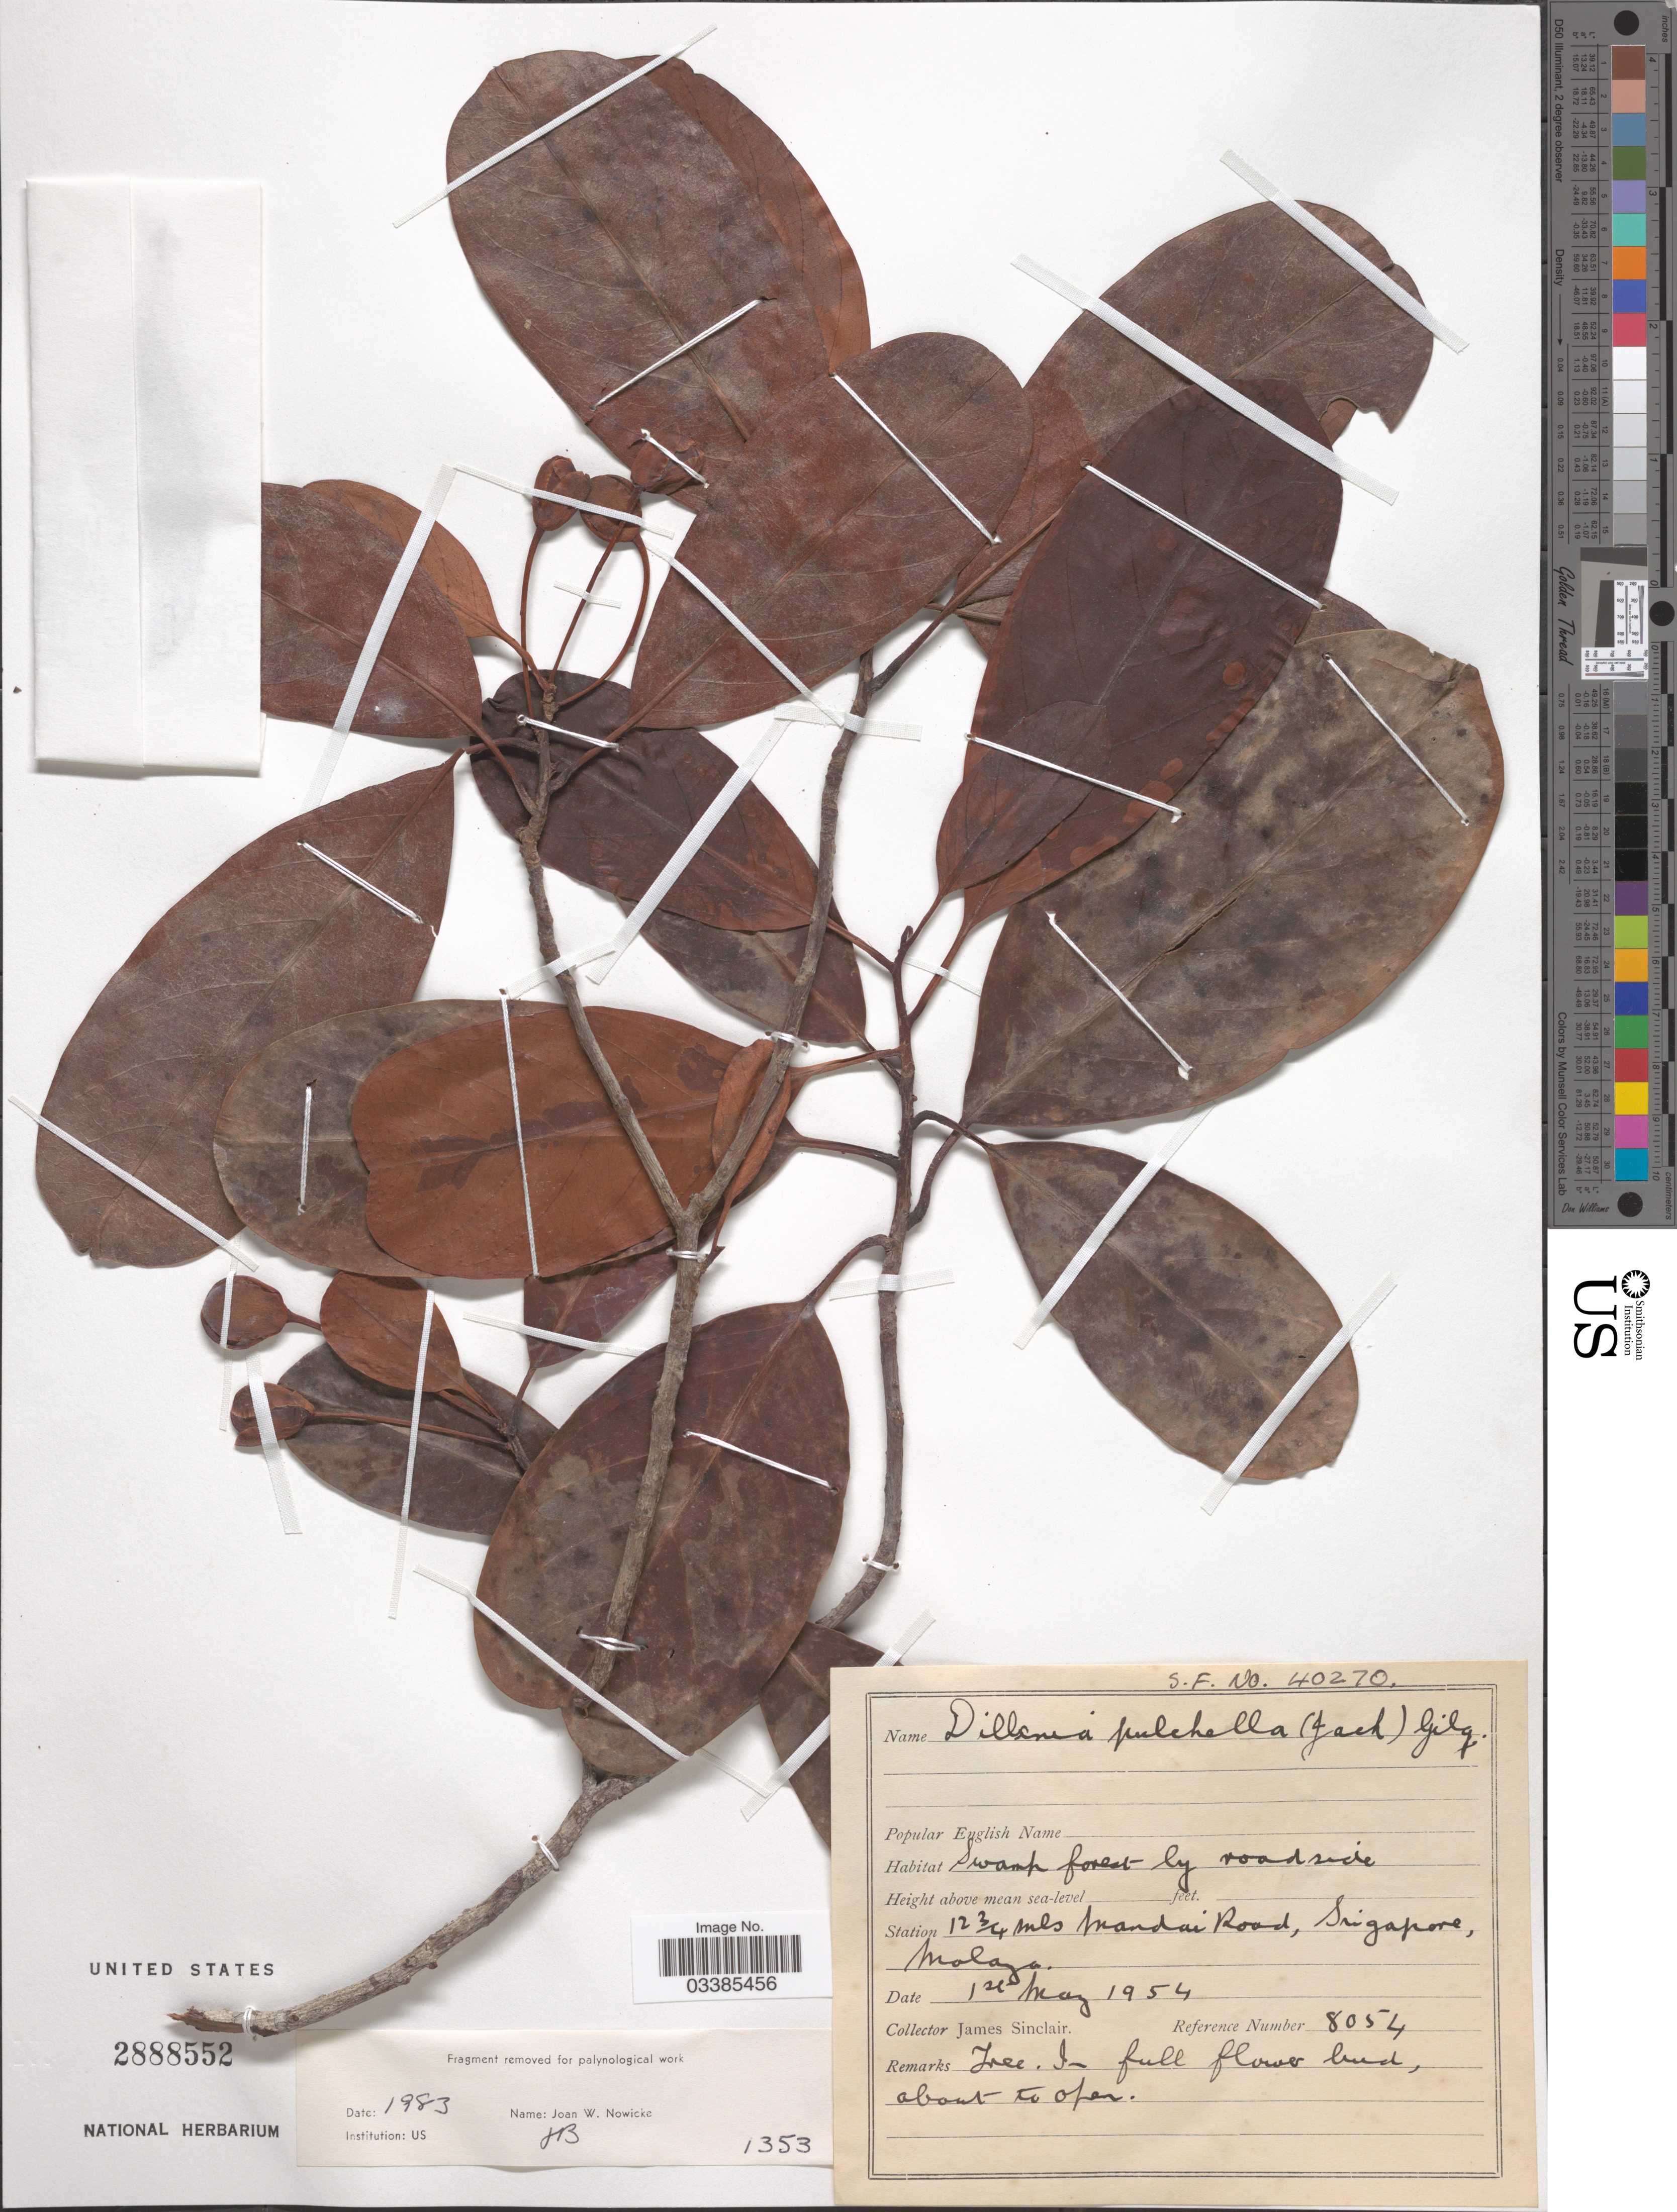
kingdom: Plantae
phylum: Tracheophyta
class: Magnoliopsida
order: Dilleniales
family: Dilleniaceae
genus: Dillenia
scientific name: Dillenia pulchella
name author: (Jack) Gilg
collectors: J. Sinclair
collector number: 8054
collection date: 1954-05-01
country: Singapore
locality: Station 12 ¾ mls Mandai Road, Malaya.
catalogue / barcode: US 2888552